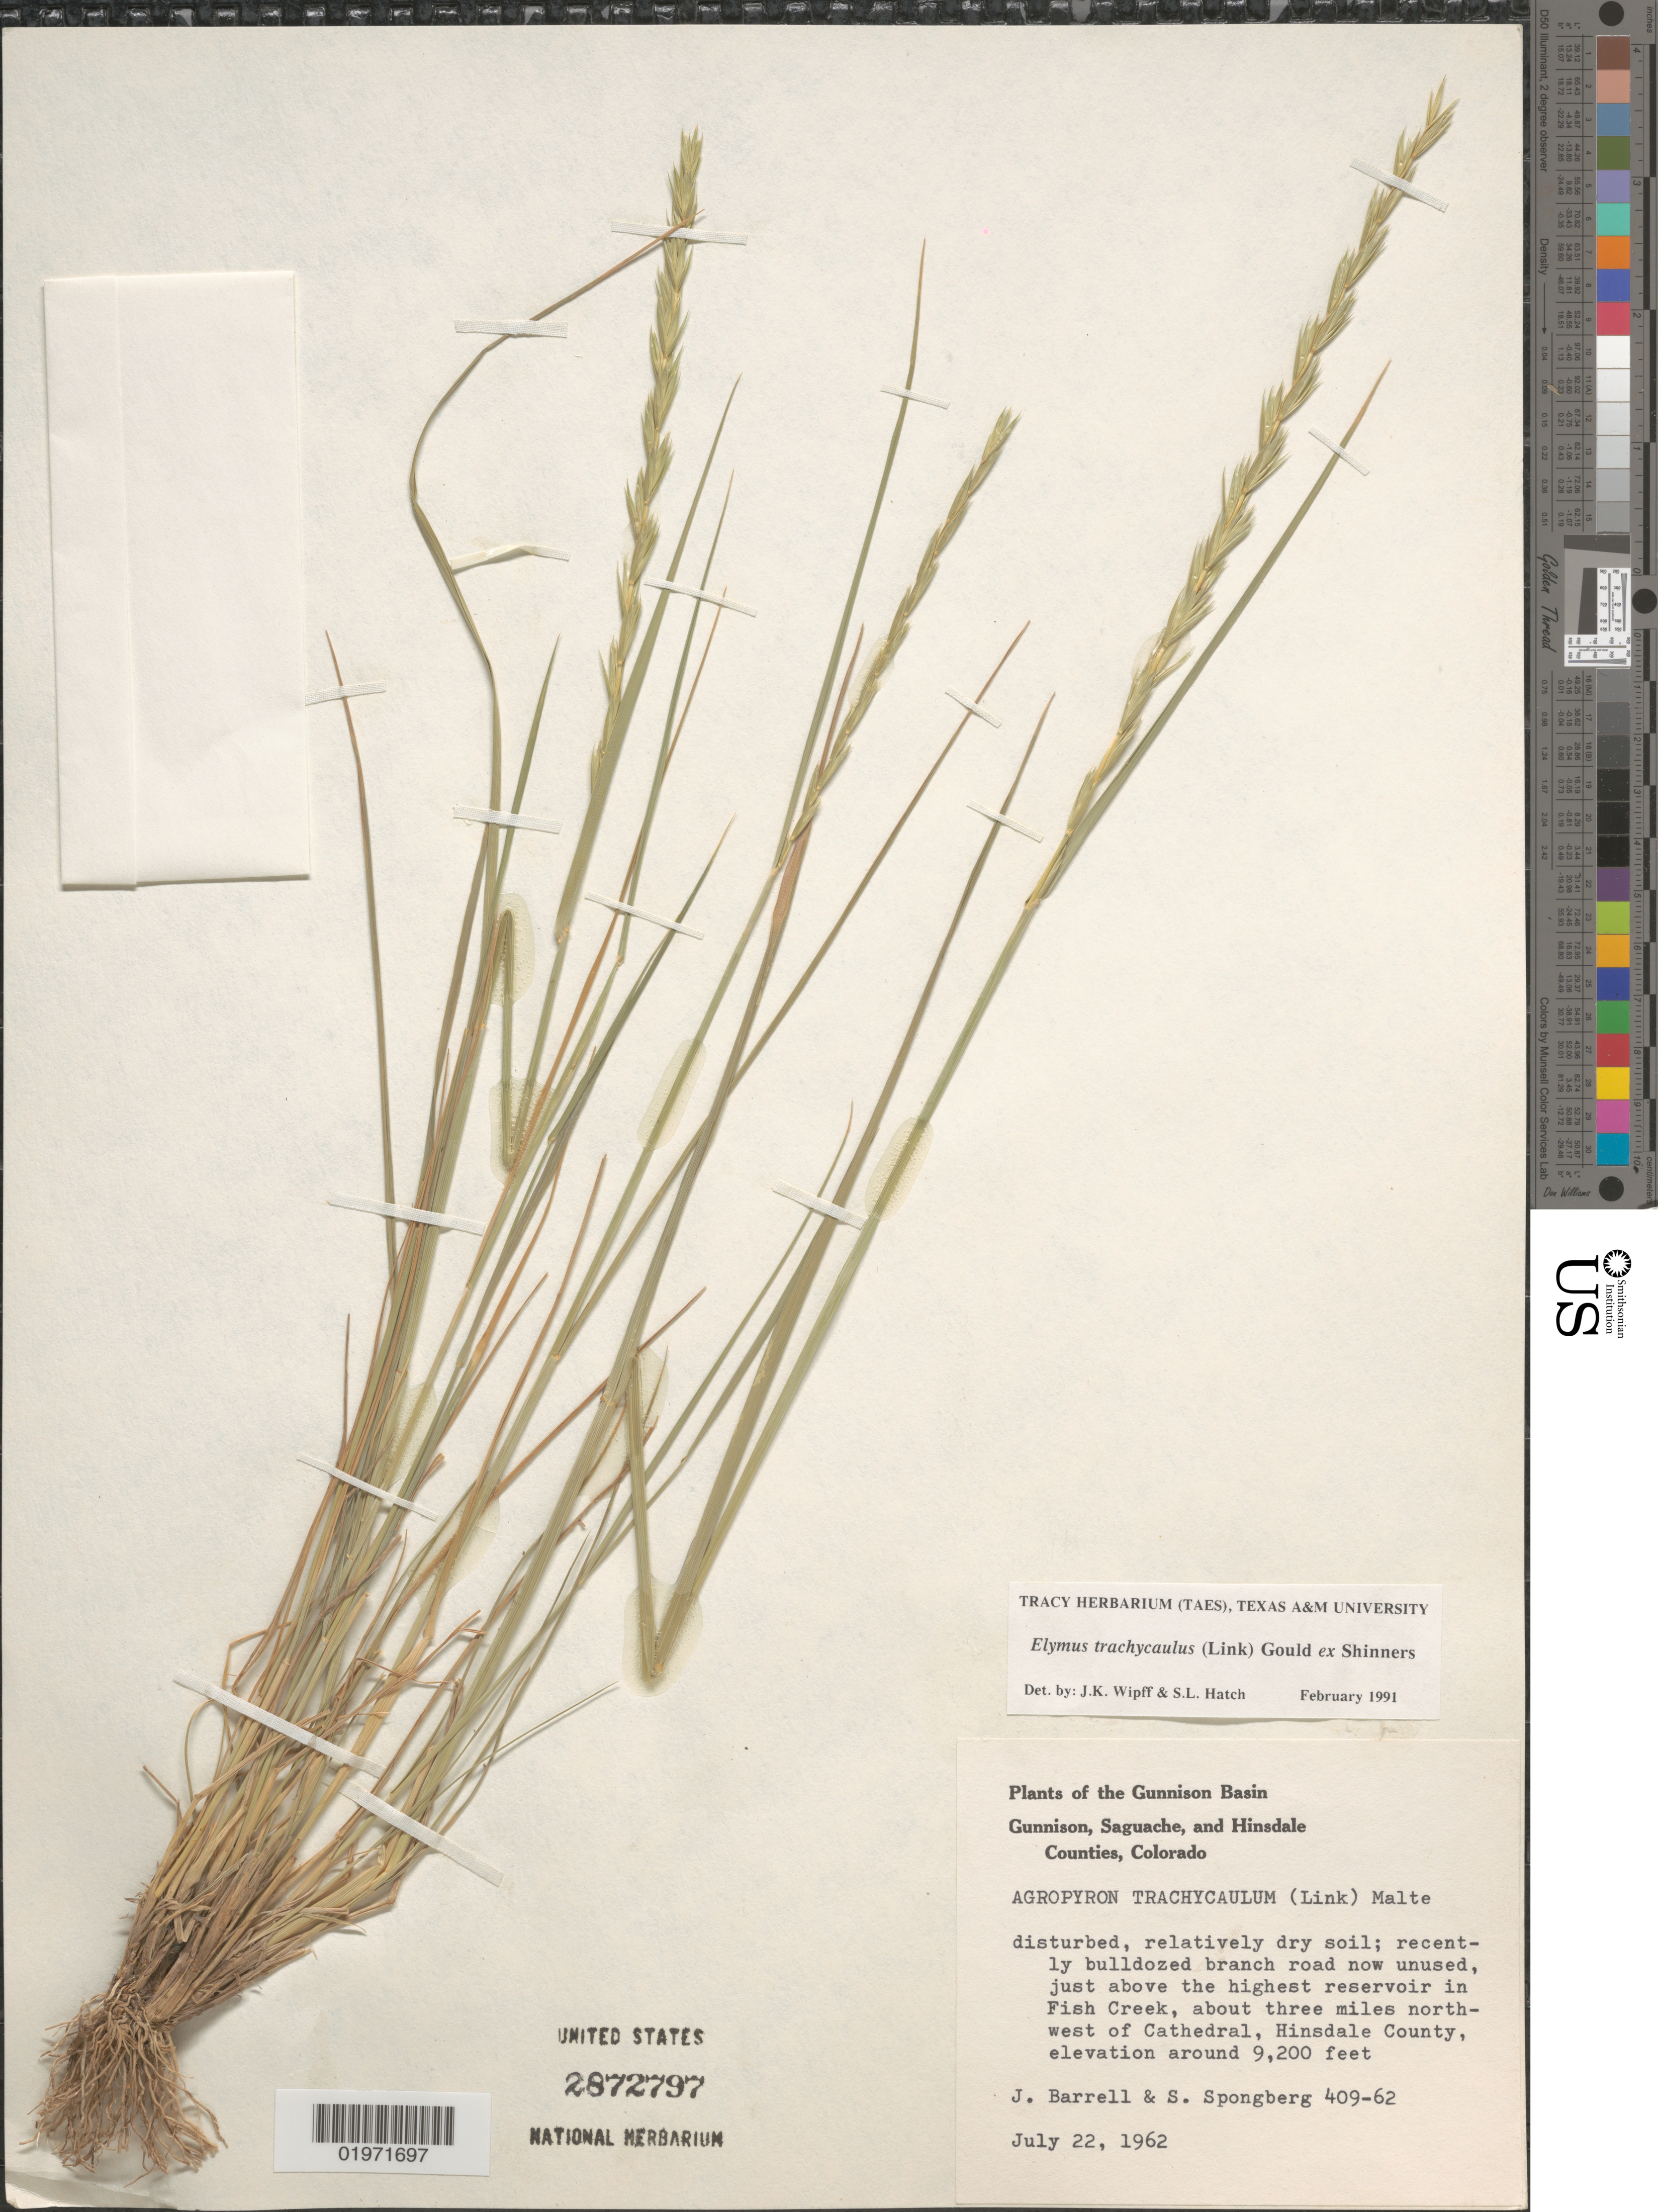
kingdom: Plantae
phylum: Tracheophyta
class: Liliopsida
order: Poales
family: Poaceae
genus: Elymus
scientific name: Elymus trachycaulus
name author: (Link) Gould ex Shinners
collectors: J. Barrell & S. A.Spongberg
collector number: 409-62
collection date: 1962-07-22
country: United States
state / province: Colorado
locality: The Gunnison Basin. Just above the highest reservoir in Fish Creek, about three miles northwest of Cathedral, Hinsdale County.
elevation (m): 2804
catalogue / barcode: US 2872797